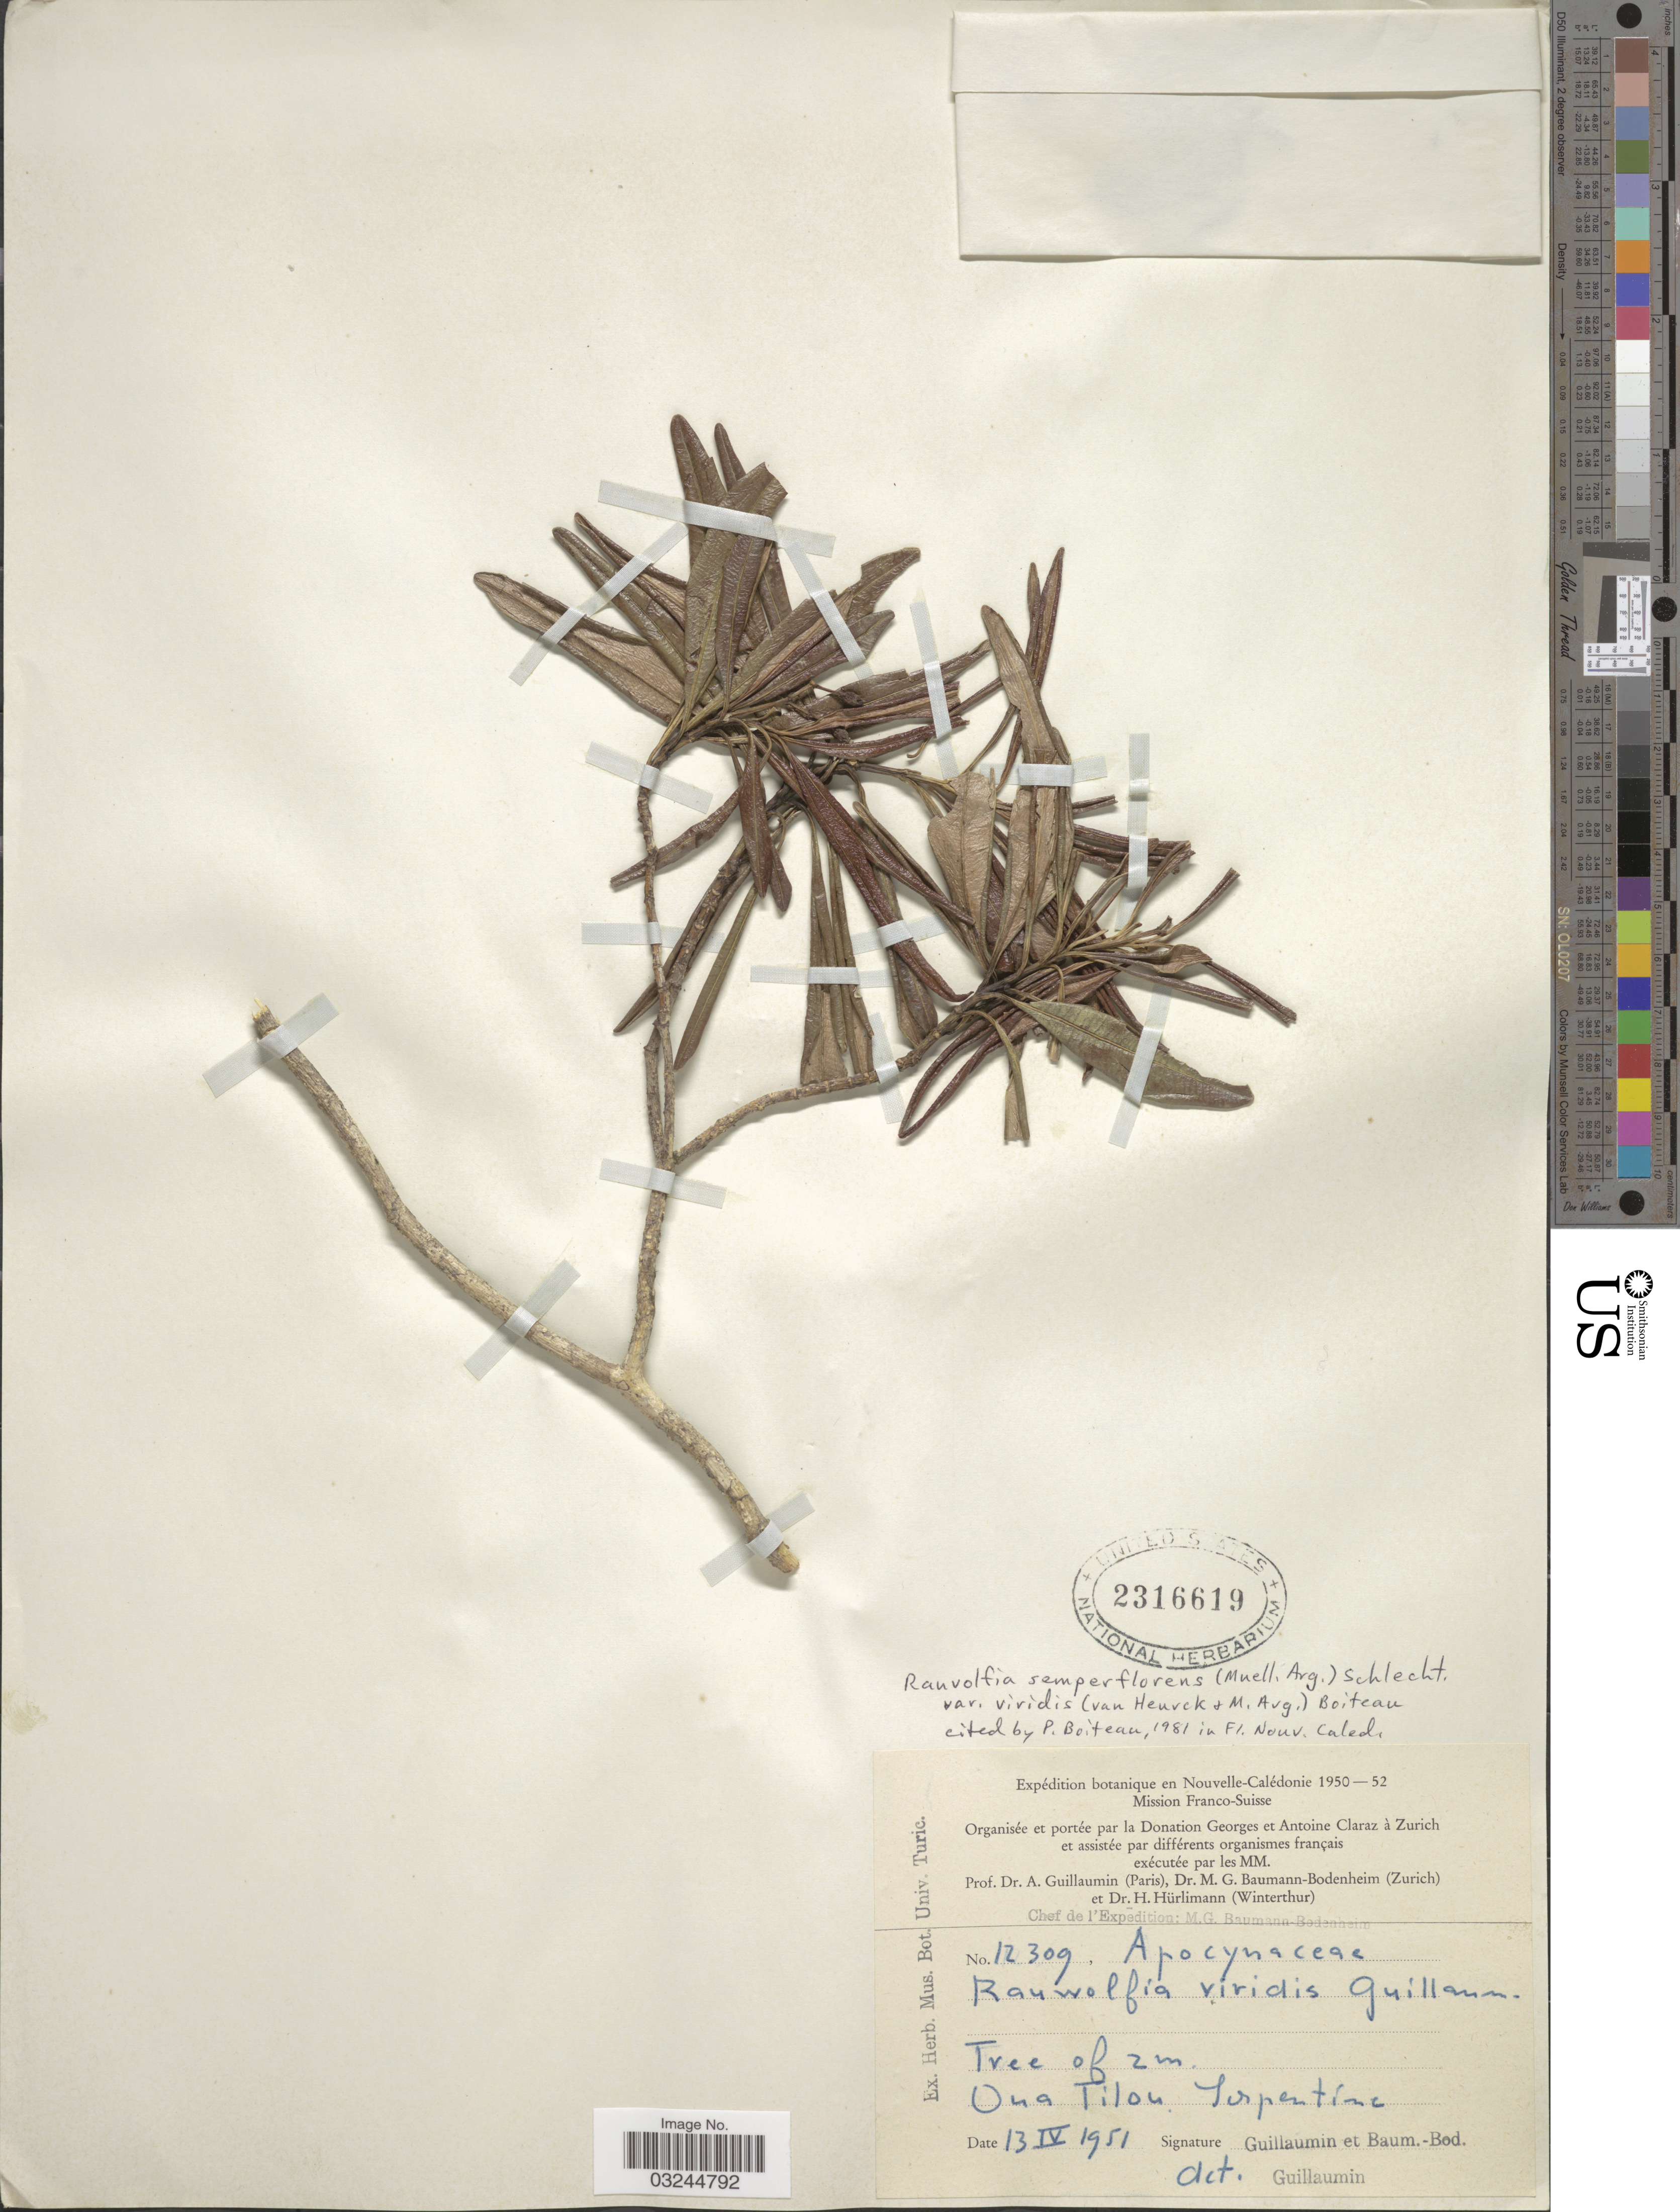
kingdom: Plantae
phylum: Tracheophyta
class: Magnoliopsida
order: Gentianales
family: Apocynaceae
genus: Rauvolfia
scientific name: Rauvolfia semperflorens var. viridis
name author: (Müll. Arg.) Boiteau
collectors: A. Guillaumin & M. G. Baumann-Bodenheim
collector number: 12309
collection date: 1951-04-13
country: New Caledonia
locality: Nouvelle-Calédonie. Oua Tilou, Serpentine.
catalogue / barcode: US 2316619